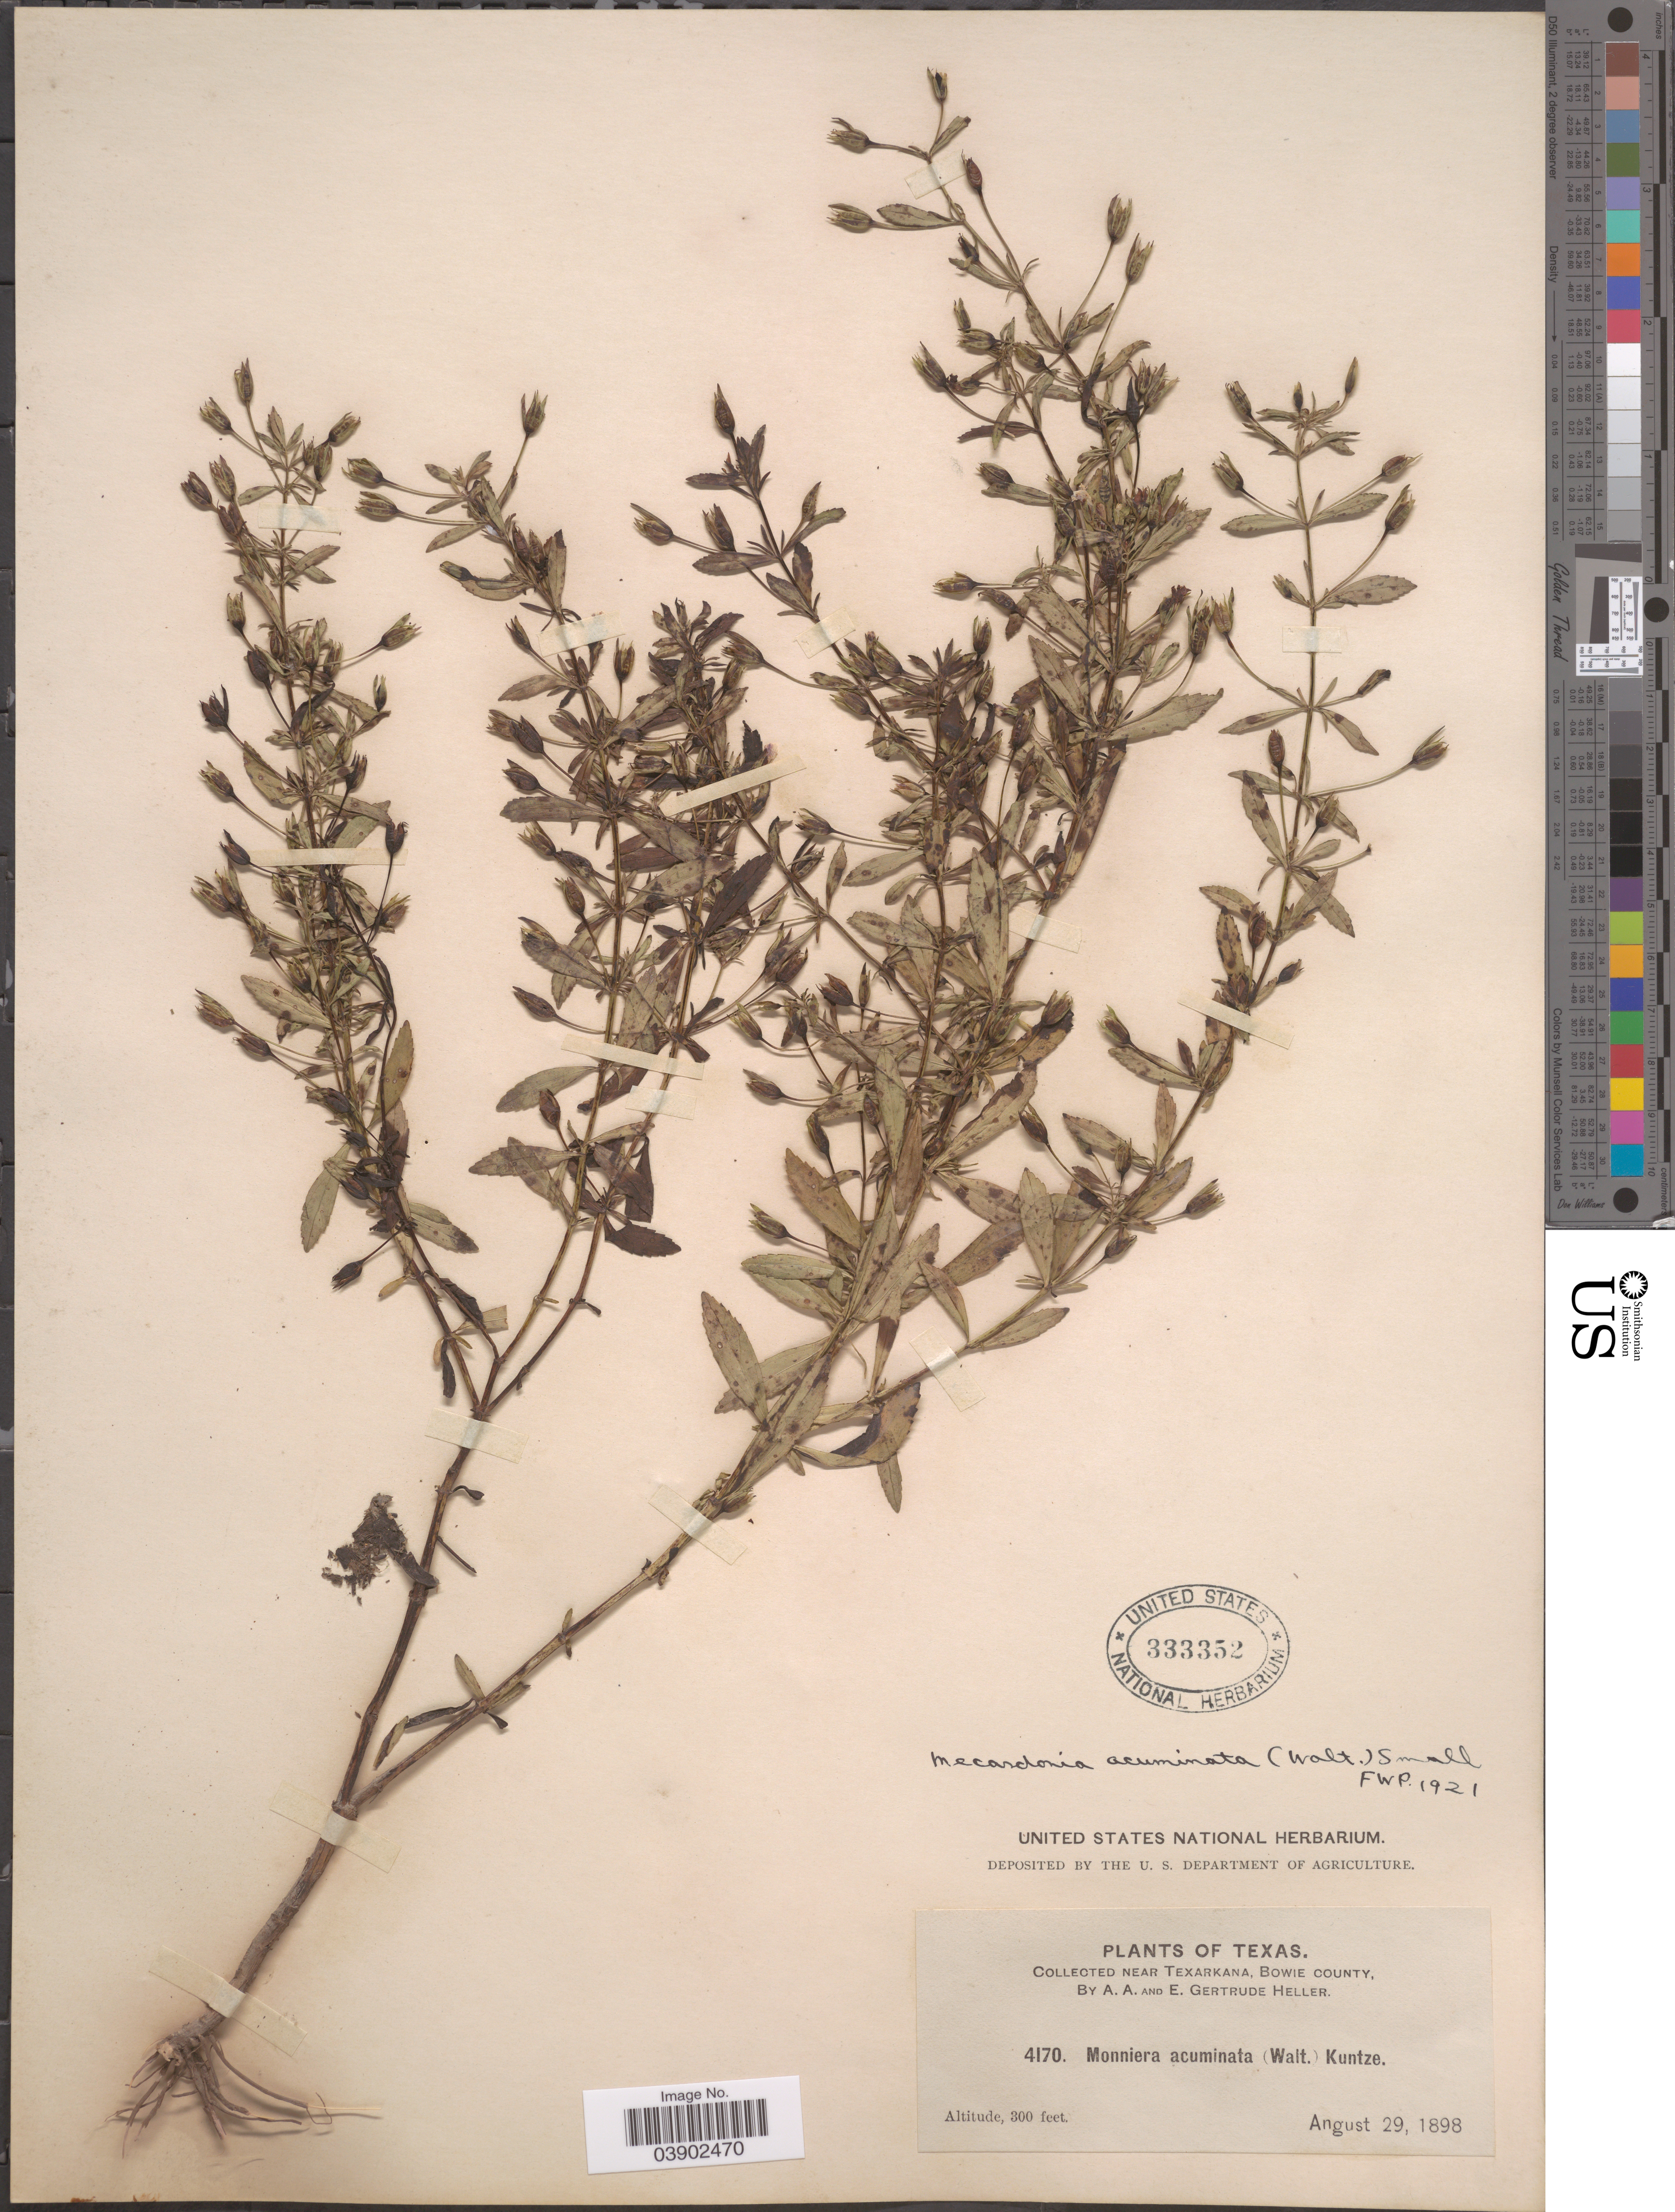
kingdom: Plantae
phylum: Tracheophyta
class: Magnoliopsida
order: Lamiales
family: Plantaginaceae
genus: Mecardonia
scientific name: Mecardonia acuminata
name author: (Walter) Small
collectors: A. A. Heller & E. G. Heller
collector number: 4170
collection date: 1898-08-29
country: United States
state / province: Texas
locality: Near Texarkana, Bowie County.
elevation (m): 91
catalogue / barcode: US 333352